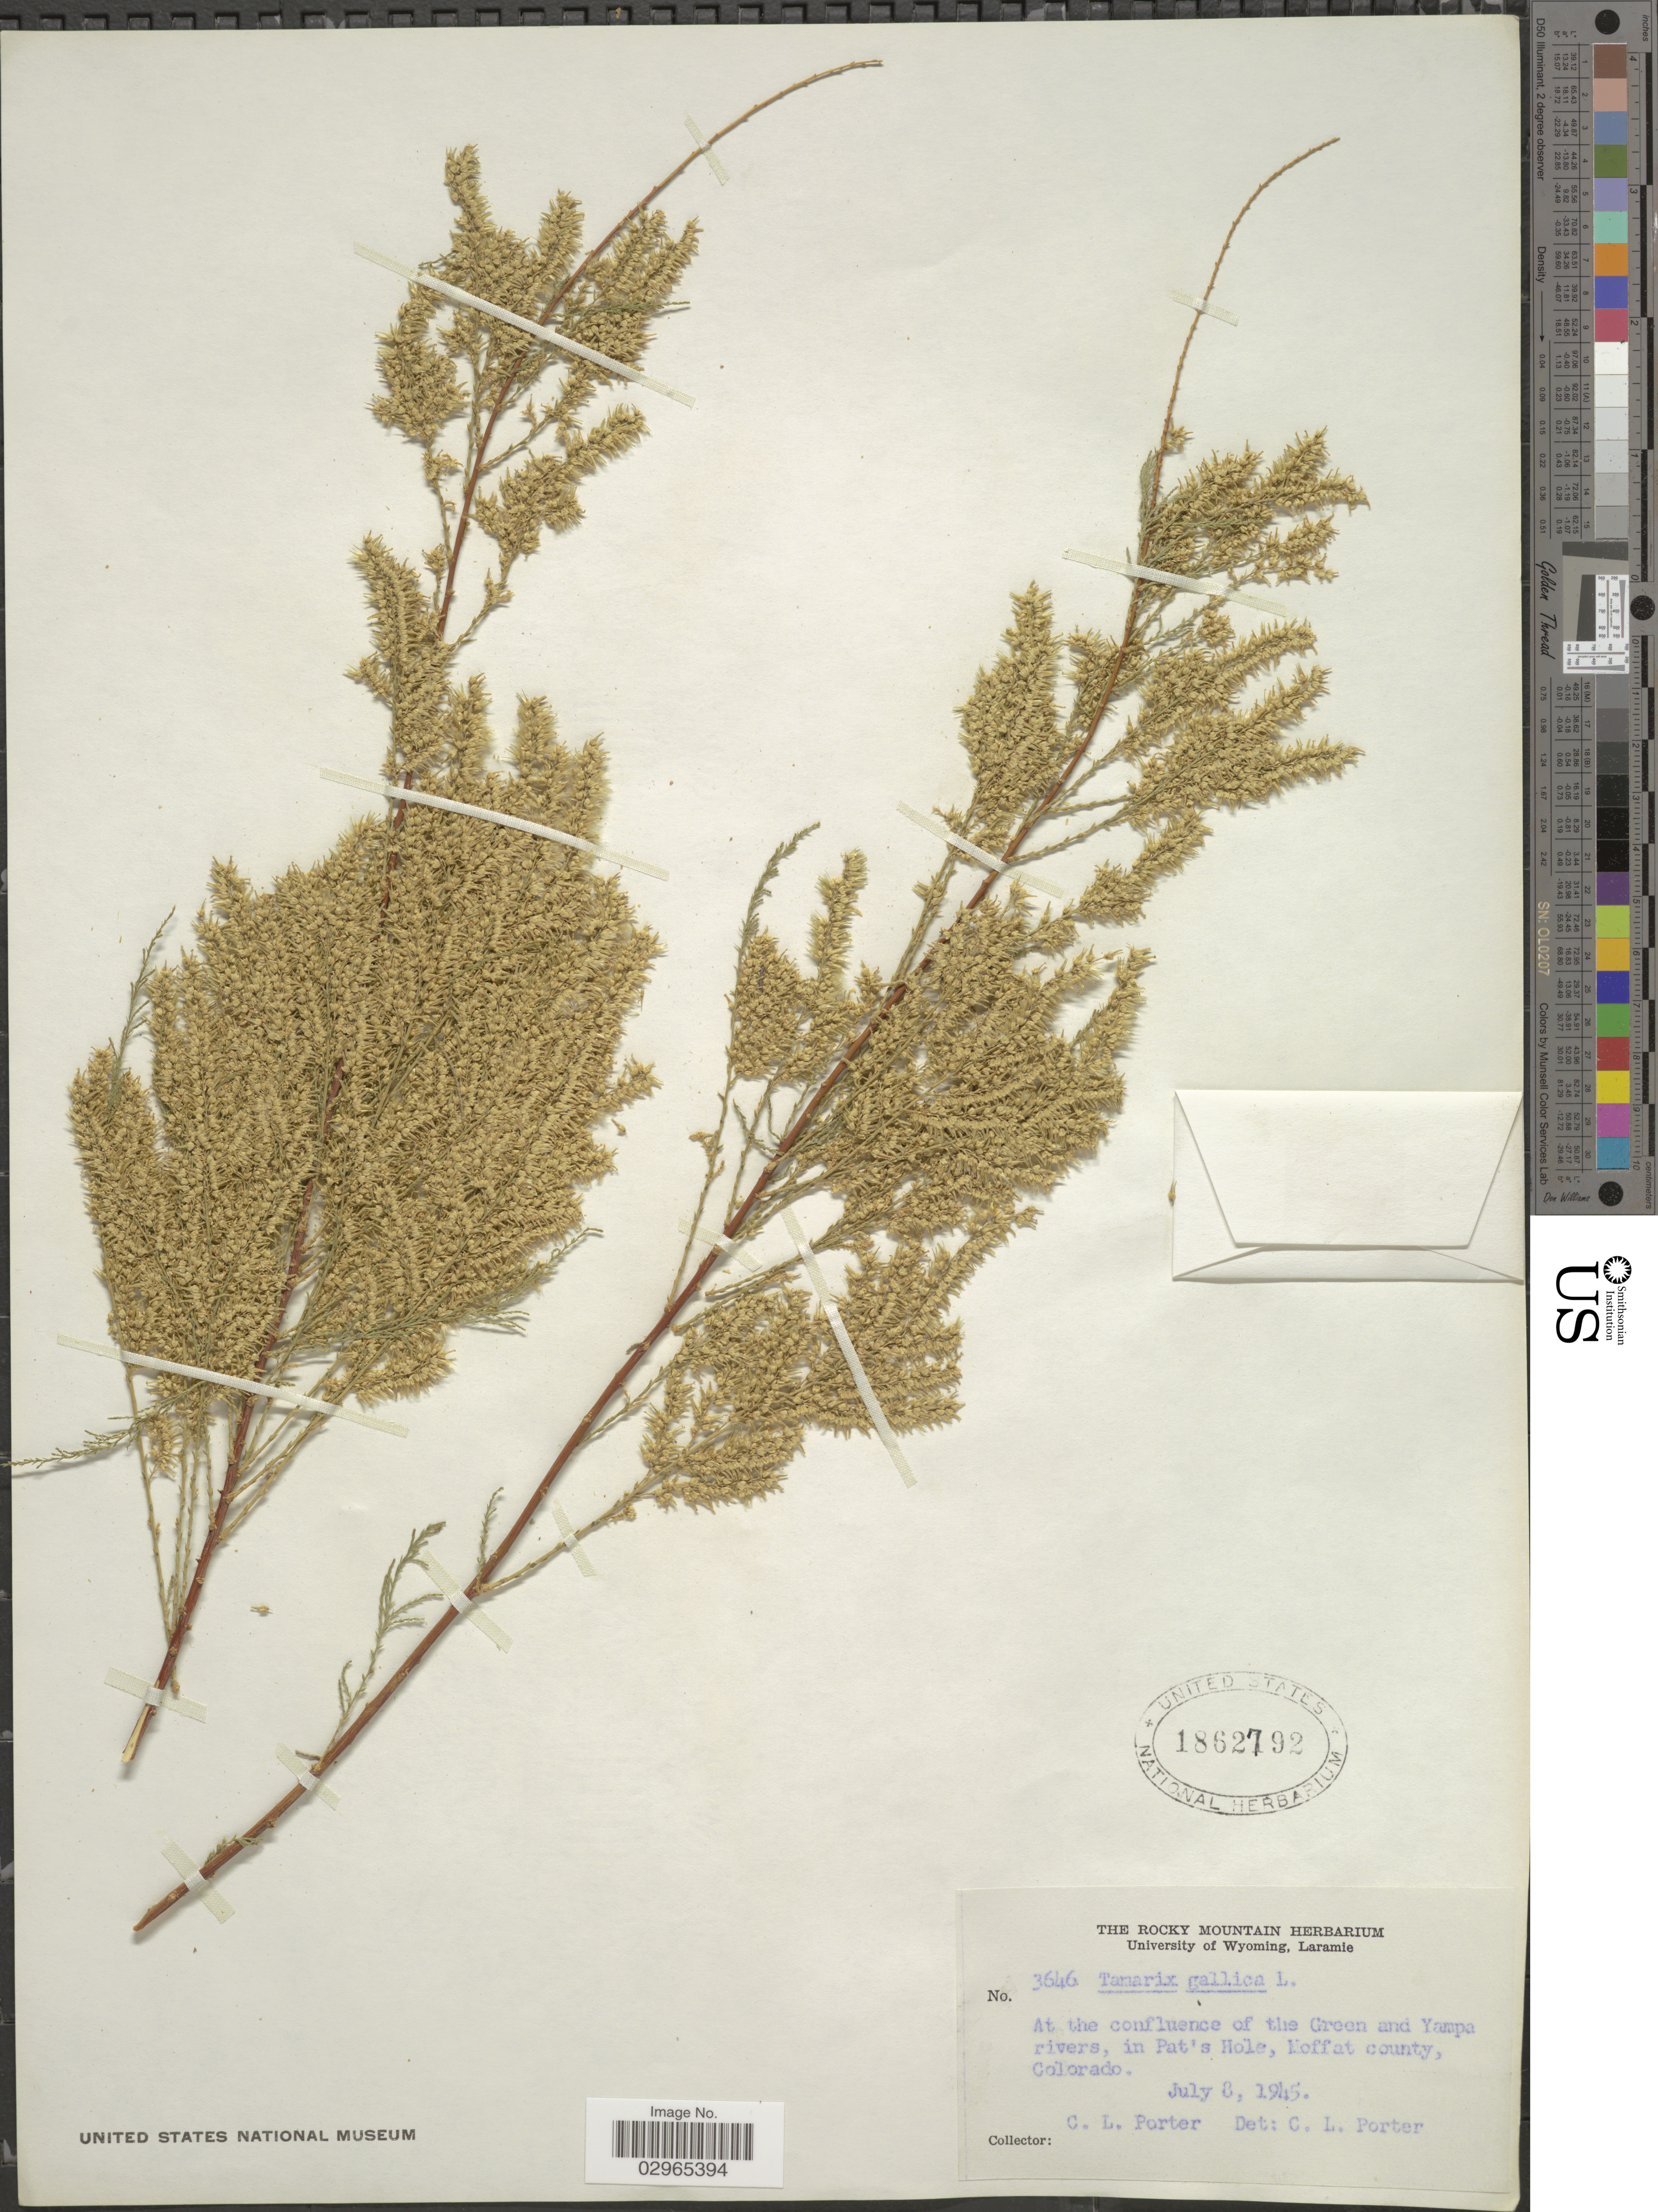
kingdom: Plantae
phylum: Tracheophyta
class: Magnoliopsida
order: Caryophyllales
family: Tamaricaceae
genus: Tamarix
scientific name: Tamarix gallica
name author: L.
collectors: C. L. Porter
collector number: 3646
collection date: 1945-07-08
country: United States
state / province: Colorado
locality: At the confluence of the Green and Yampa rivers, in Pat's Hole. Moffat County.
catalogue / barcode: US 1862792